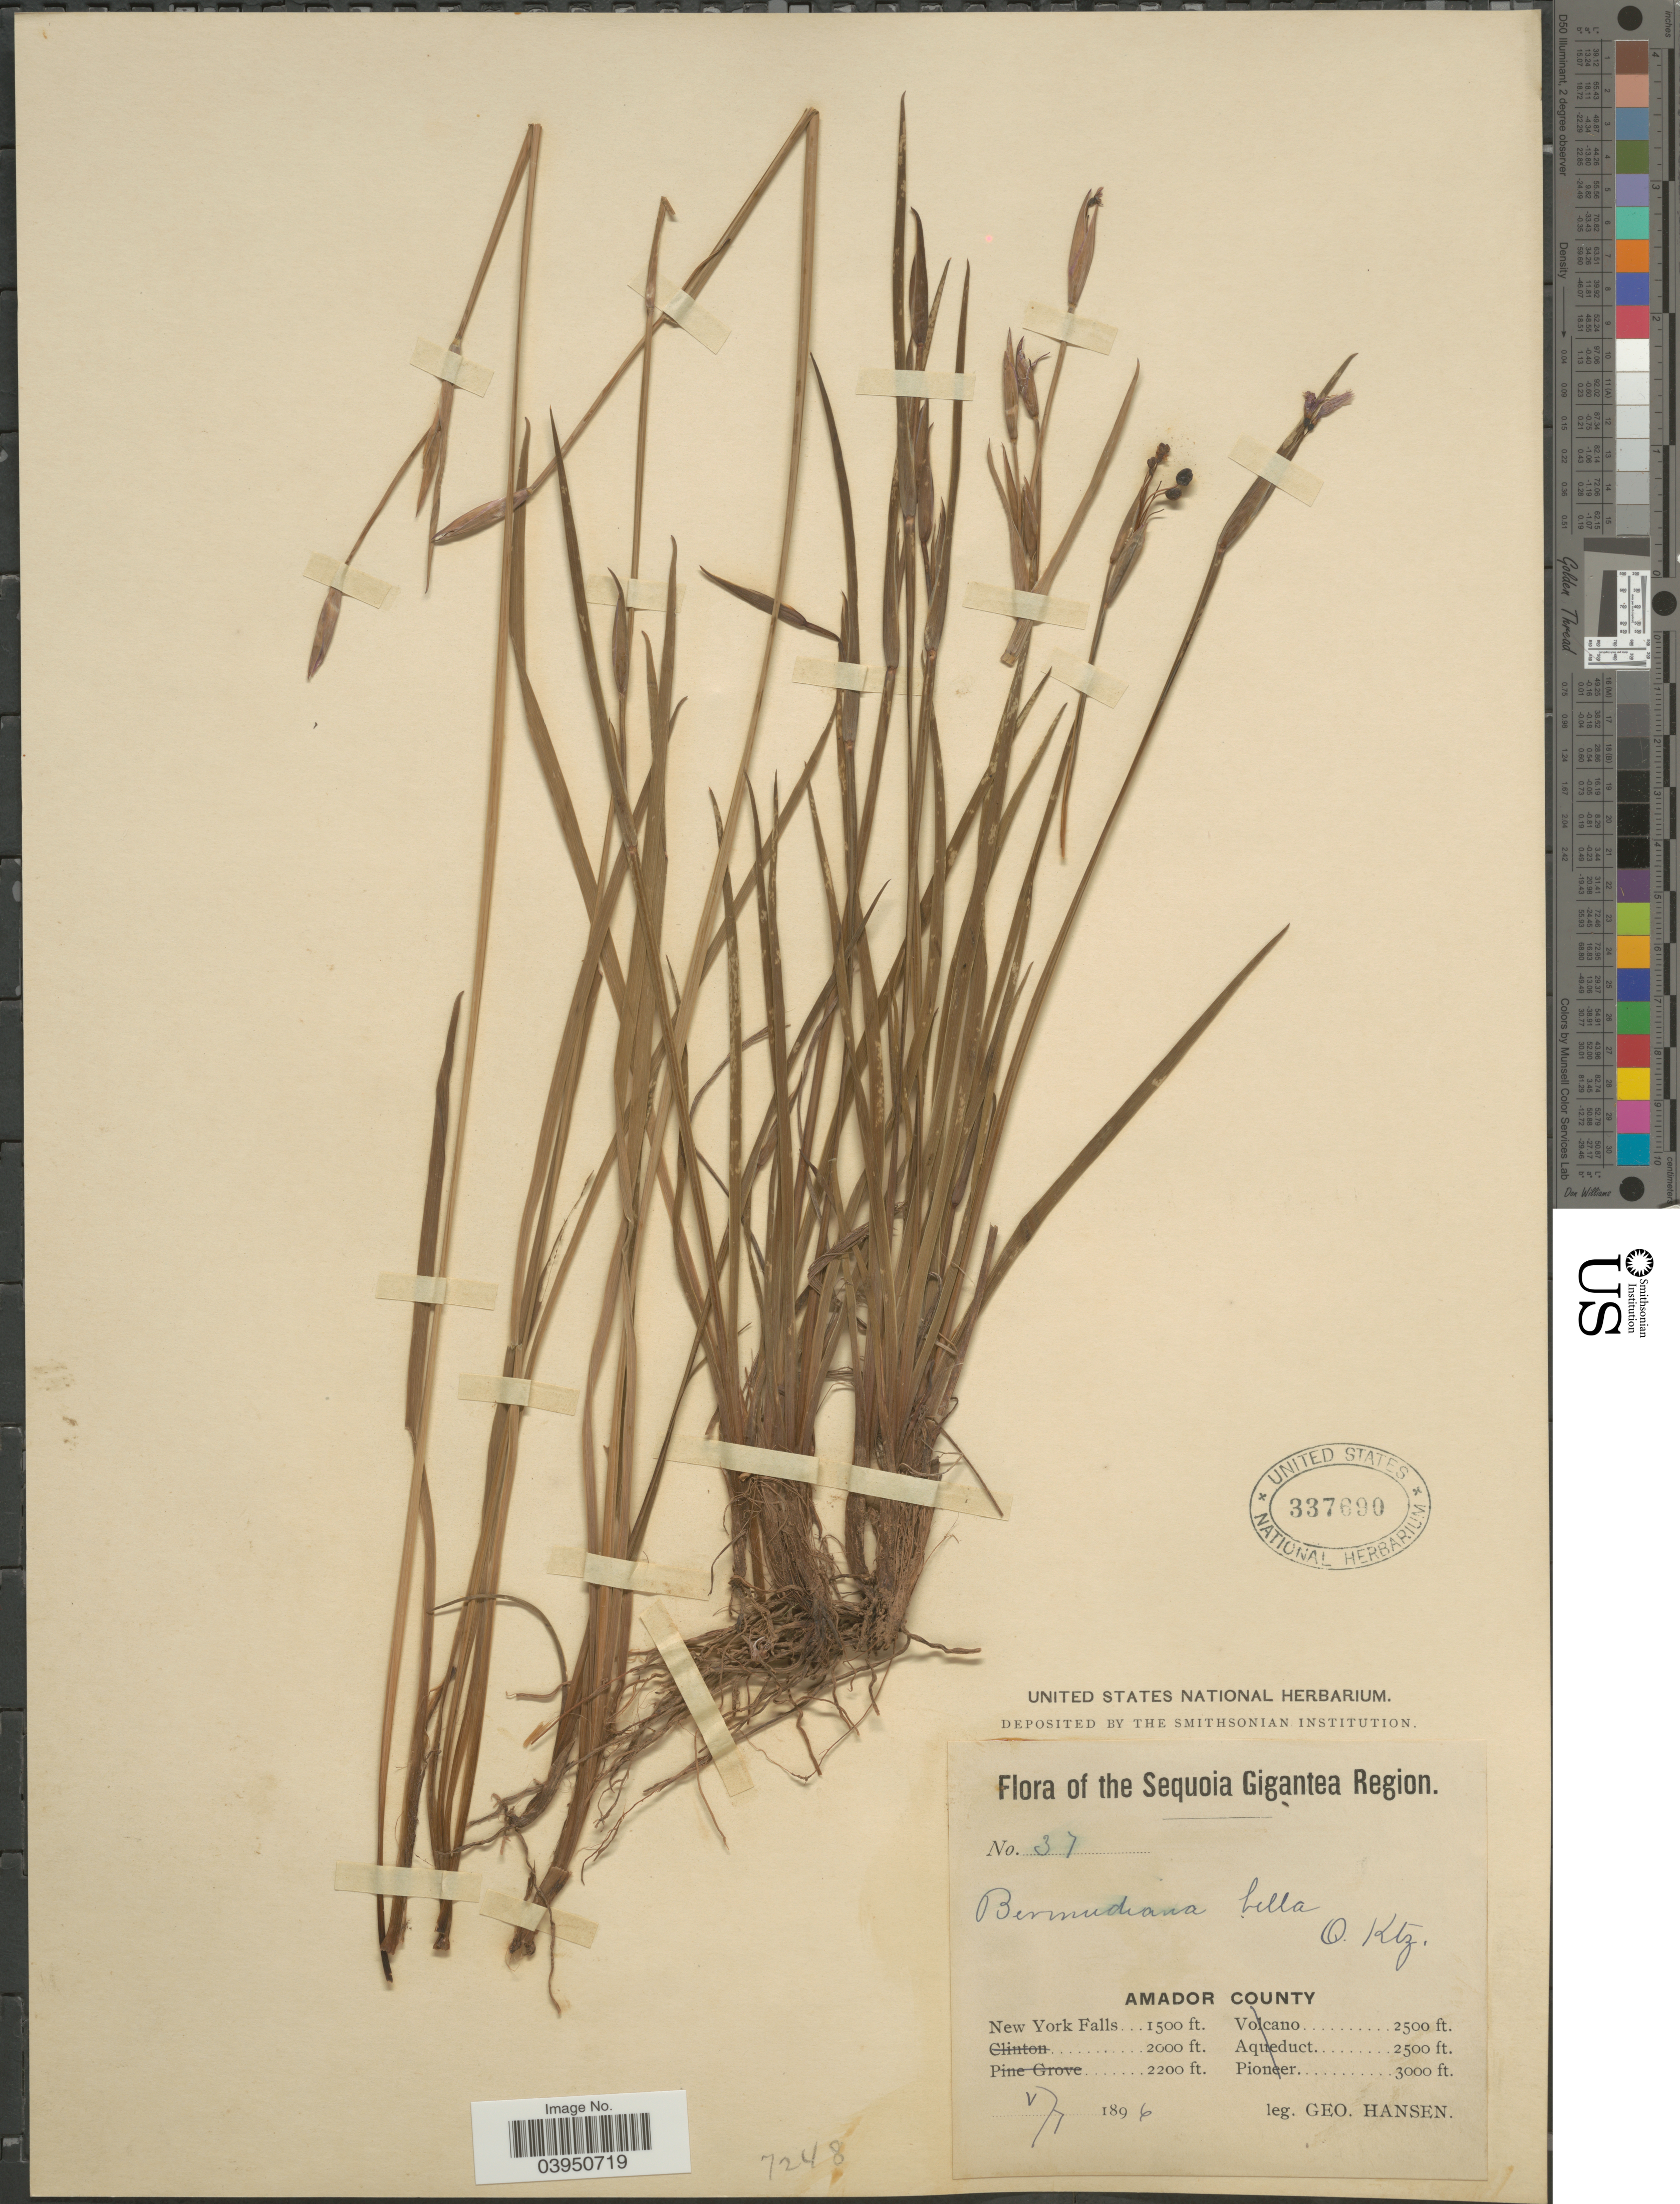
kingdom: Plantae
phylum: Tracheophyta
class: Liliopsida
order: Asparagales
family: Iridaceae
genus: Sisyrinchium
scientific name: Sisyrinchium bellum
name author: S. Watson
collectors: G. Hansen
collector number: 37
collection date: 1896-05-07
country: United States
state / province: California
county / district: Amador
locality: The Sequoia Gigantea Region. Amador County. New York Falls.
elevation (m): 457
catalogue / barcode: US 337690